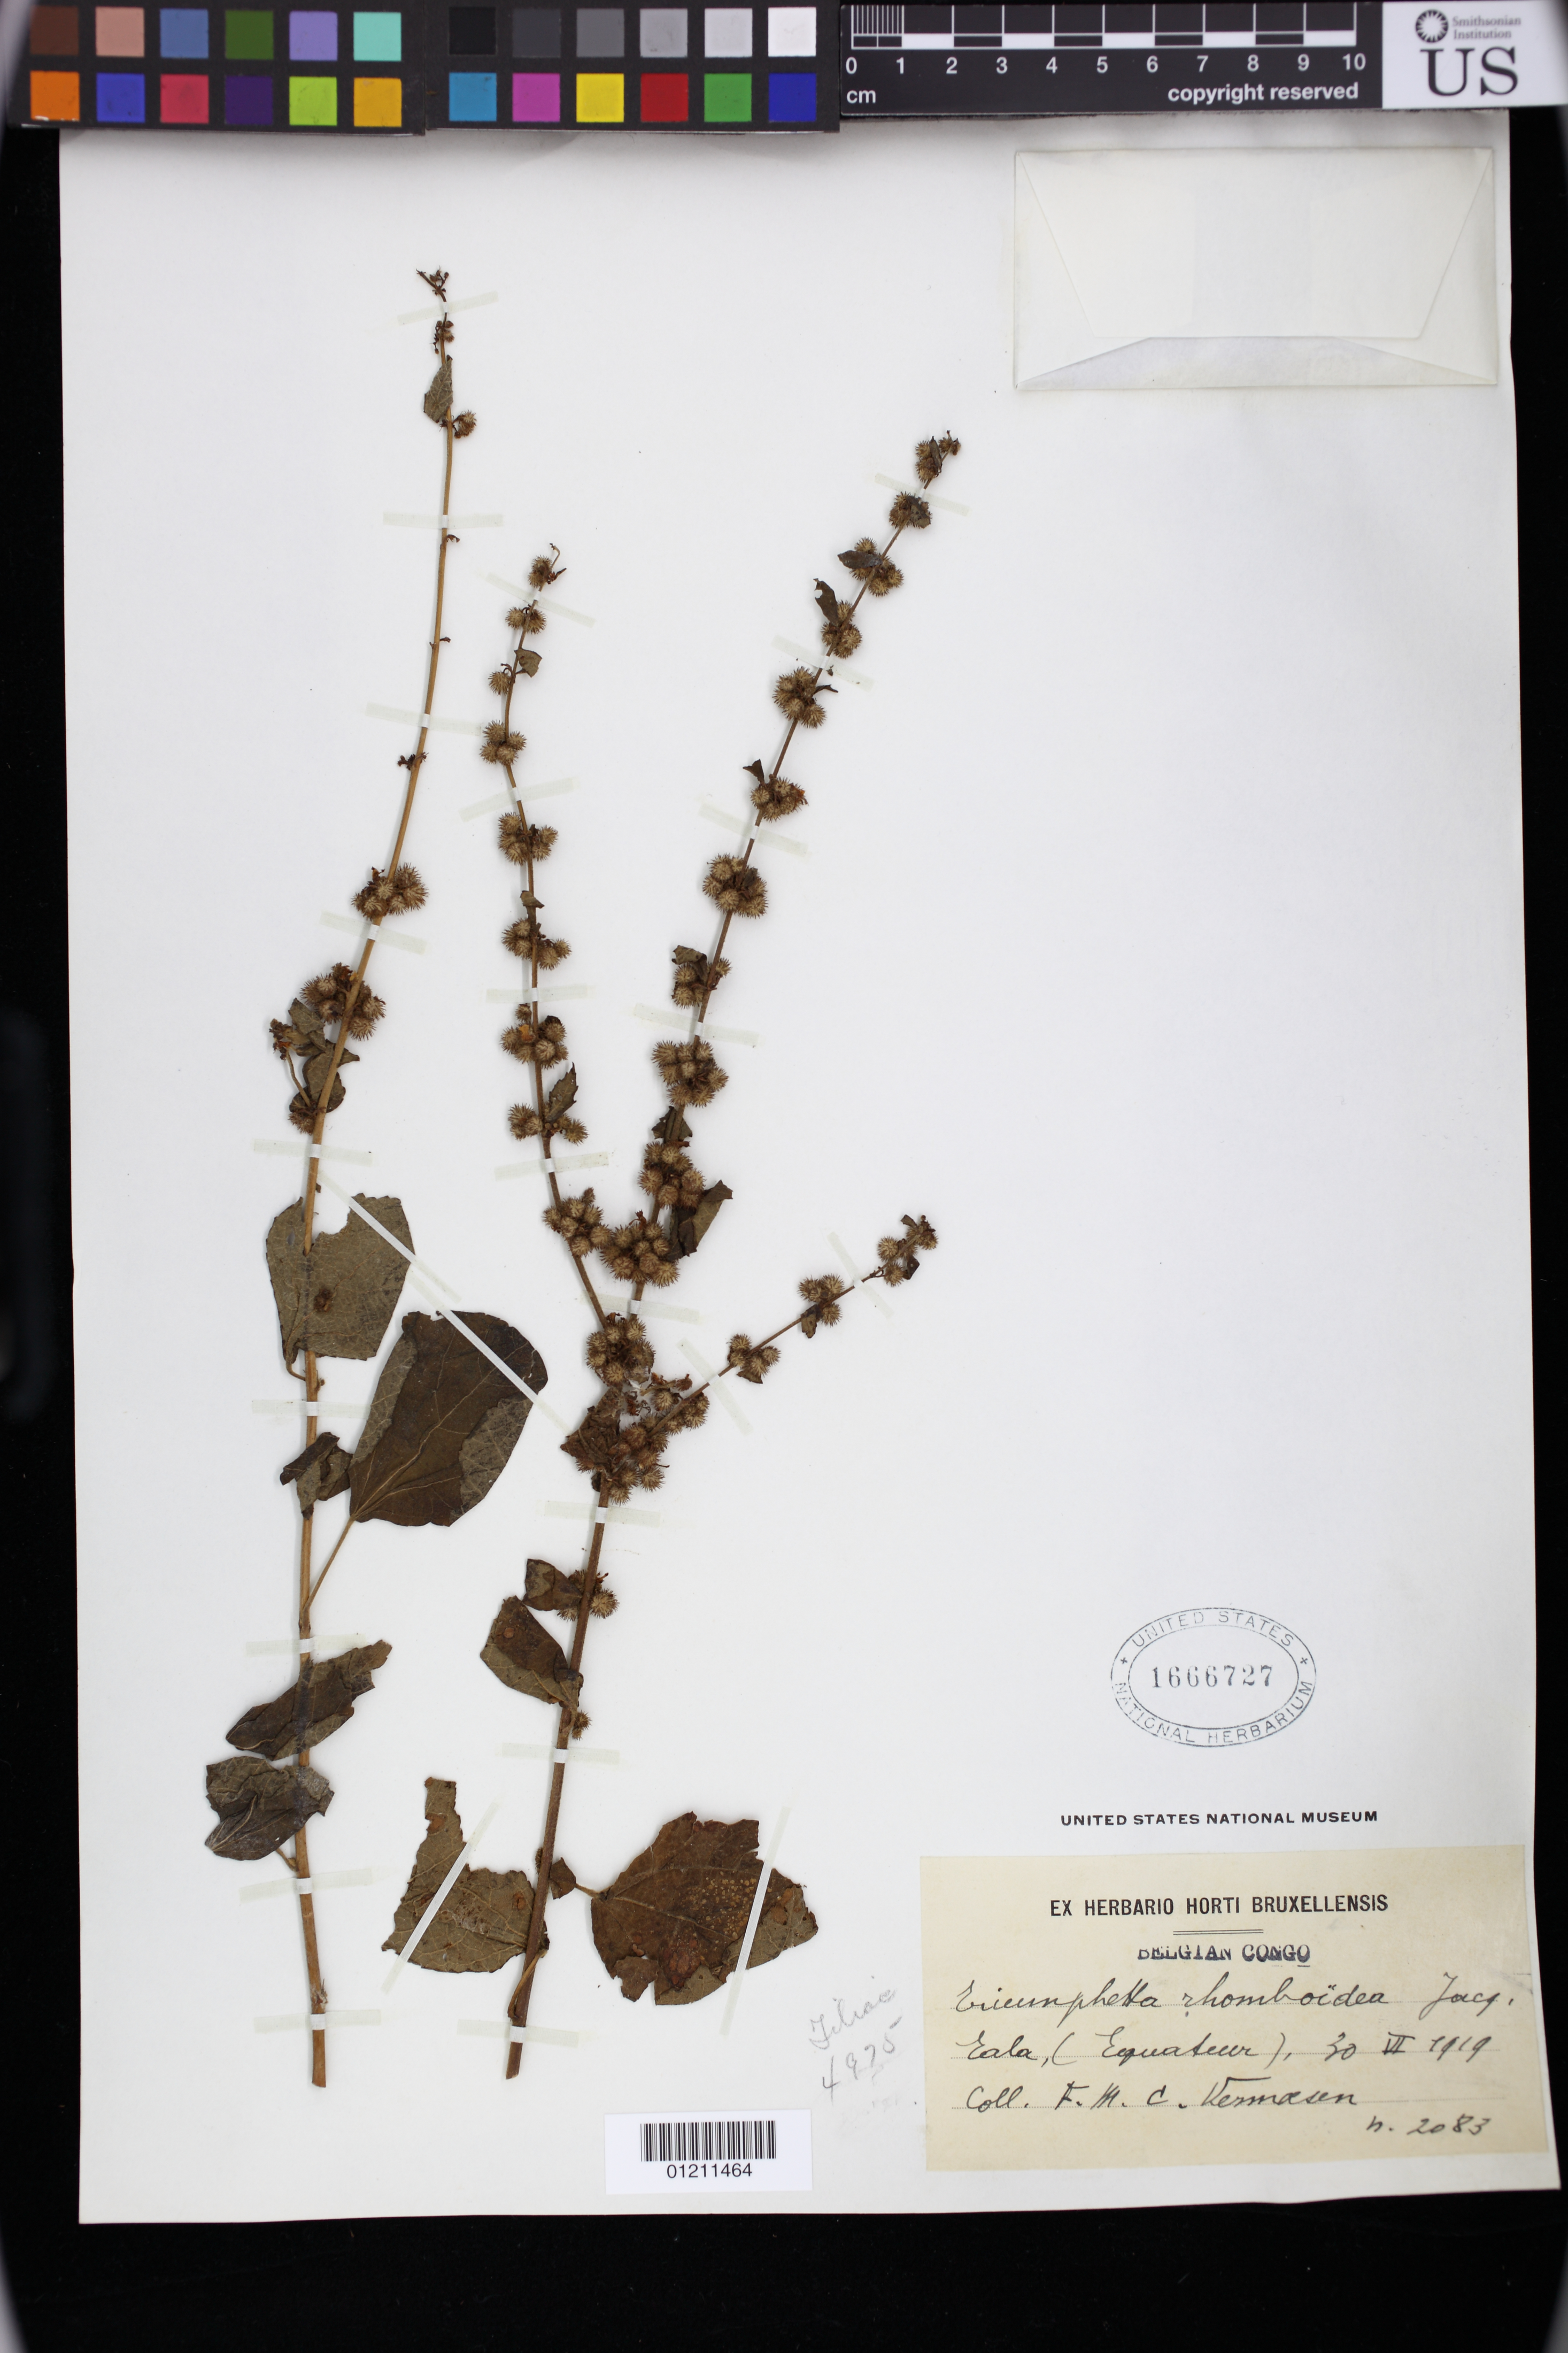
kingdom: Plantae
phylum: Tracheophyta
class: Magnoliopsida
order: Malvales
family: Malvaceae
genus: Triumfetta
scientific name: Triumfetta rhomboidea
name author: Jacq.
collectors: C. Vermoesen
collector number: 2083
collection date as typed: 30 Jun 1919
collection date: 1919-06-30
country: Congo, Democratic Republic of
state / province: Équateur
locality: Belgian Congo: Eala (Equateur)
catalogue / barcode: US 1666727